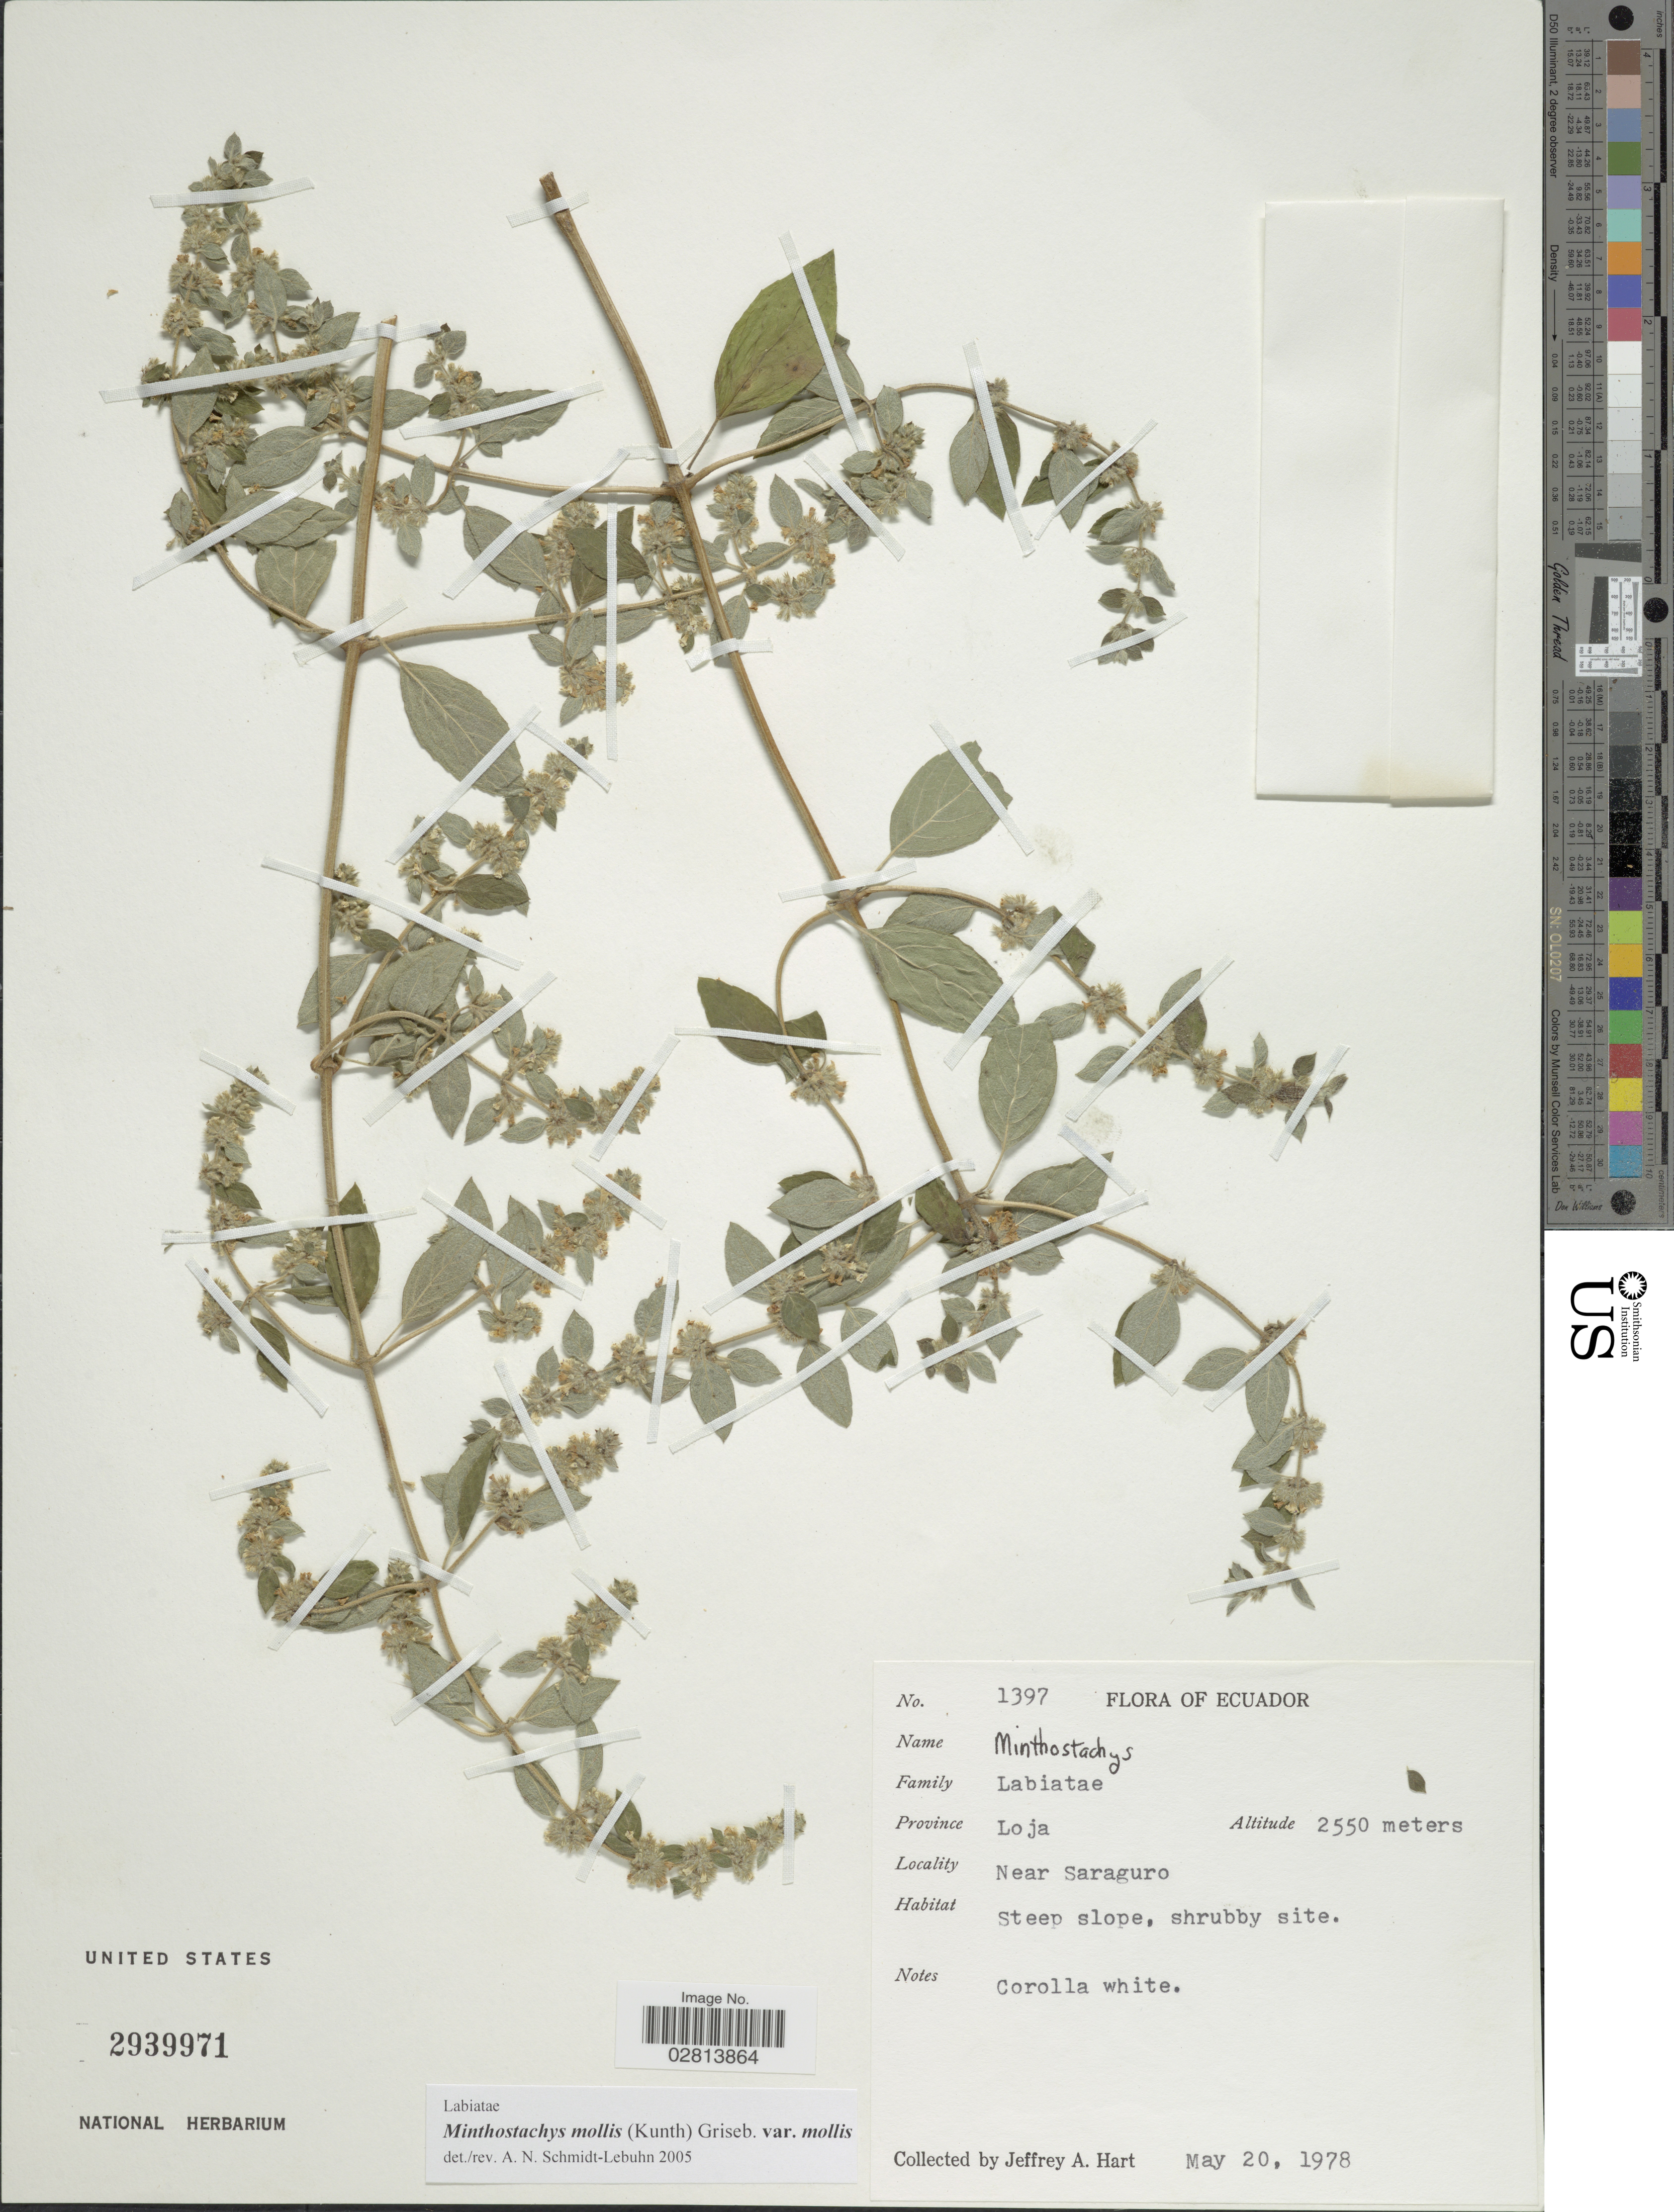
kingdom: Plantae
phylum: Tracheophyta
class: Magnoliopsida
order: Lamiales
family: Lamiaceae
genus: Minthostachys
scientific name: Minthostachys mollis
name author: (Kunth) Griseb.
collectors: J. A. Hart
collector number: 1397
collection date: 1978-05-20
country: Ecuador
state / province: Loja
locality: Province Loja, Near Saraguro.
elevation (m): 2550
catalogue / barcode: US 2939971